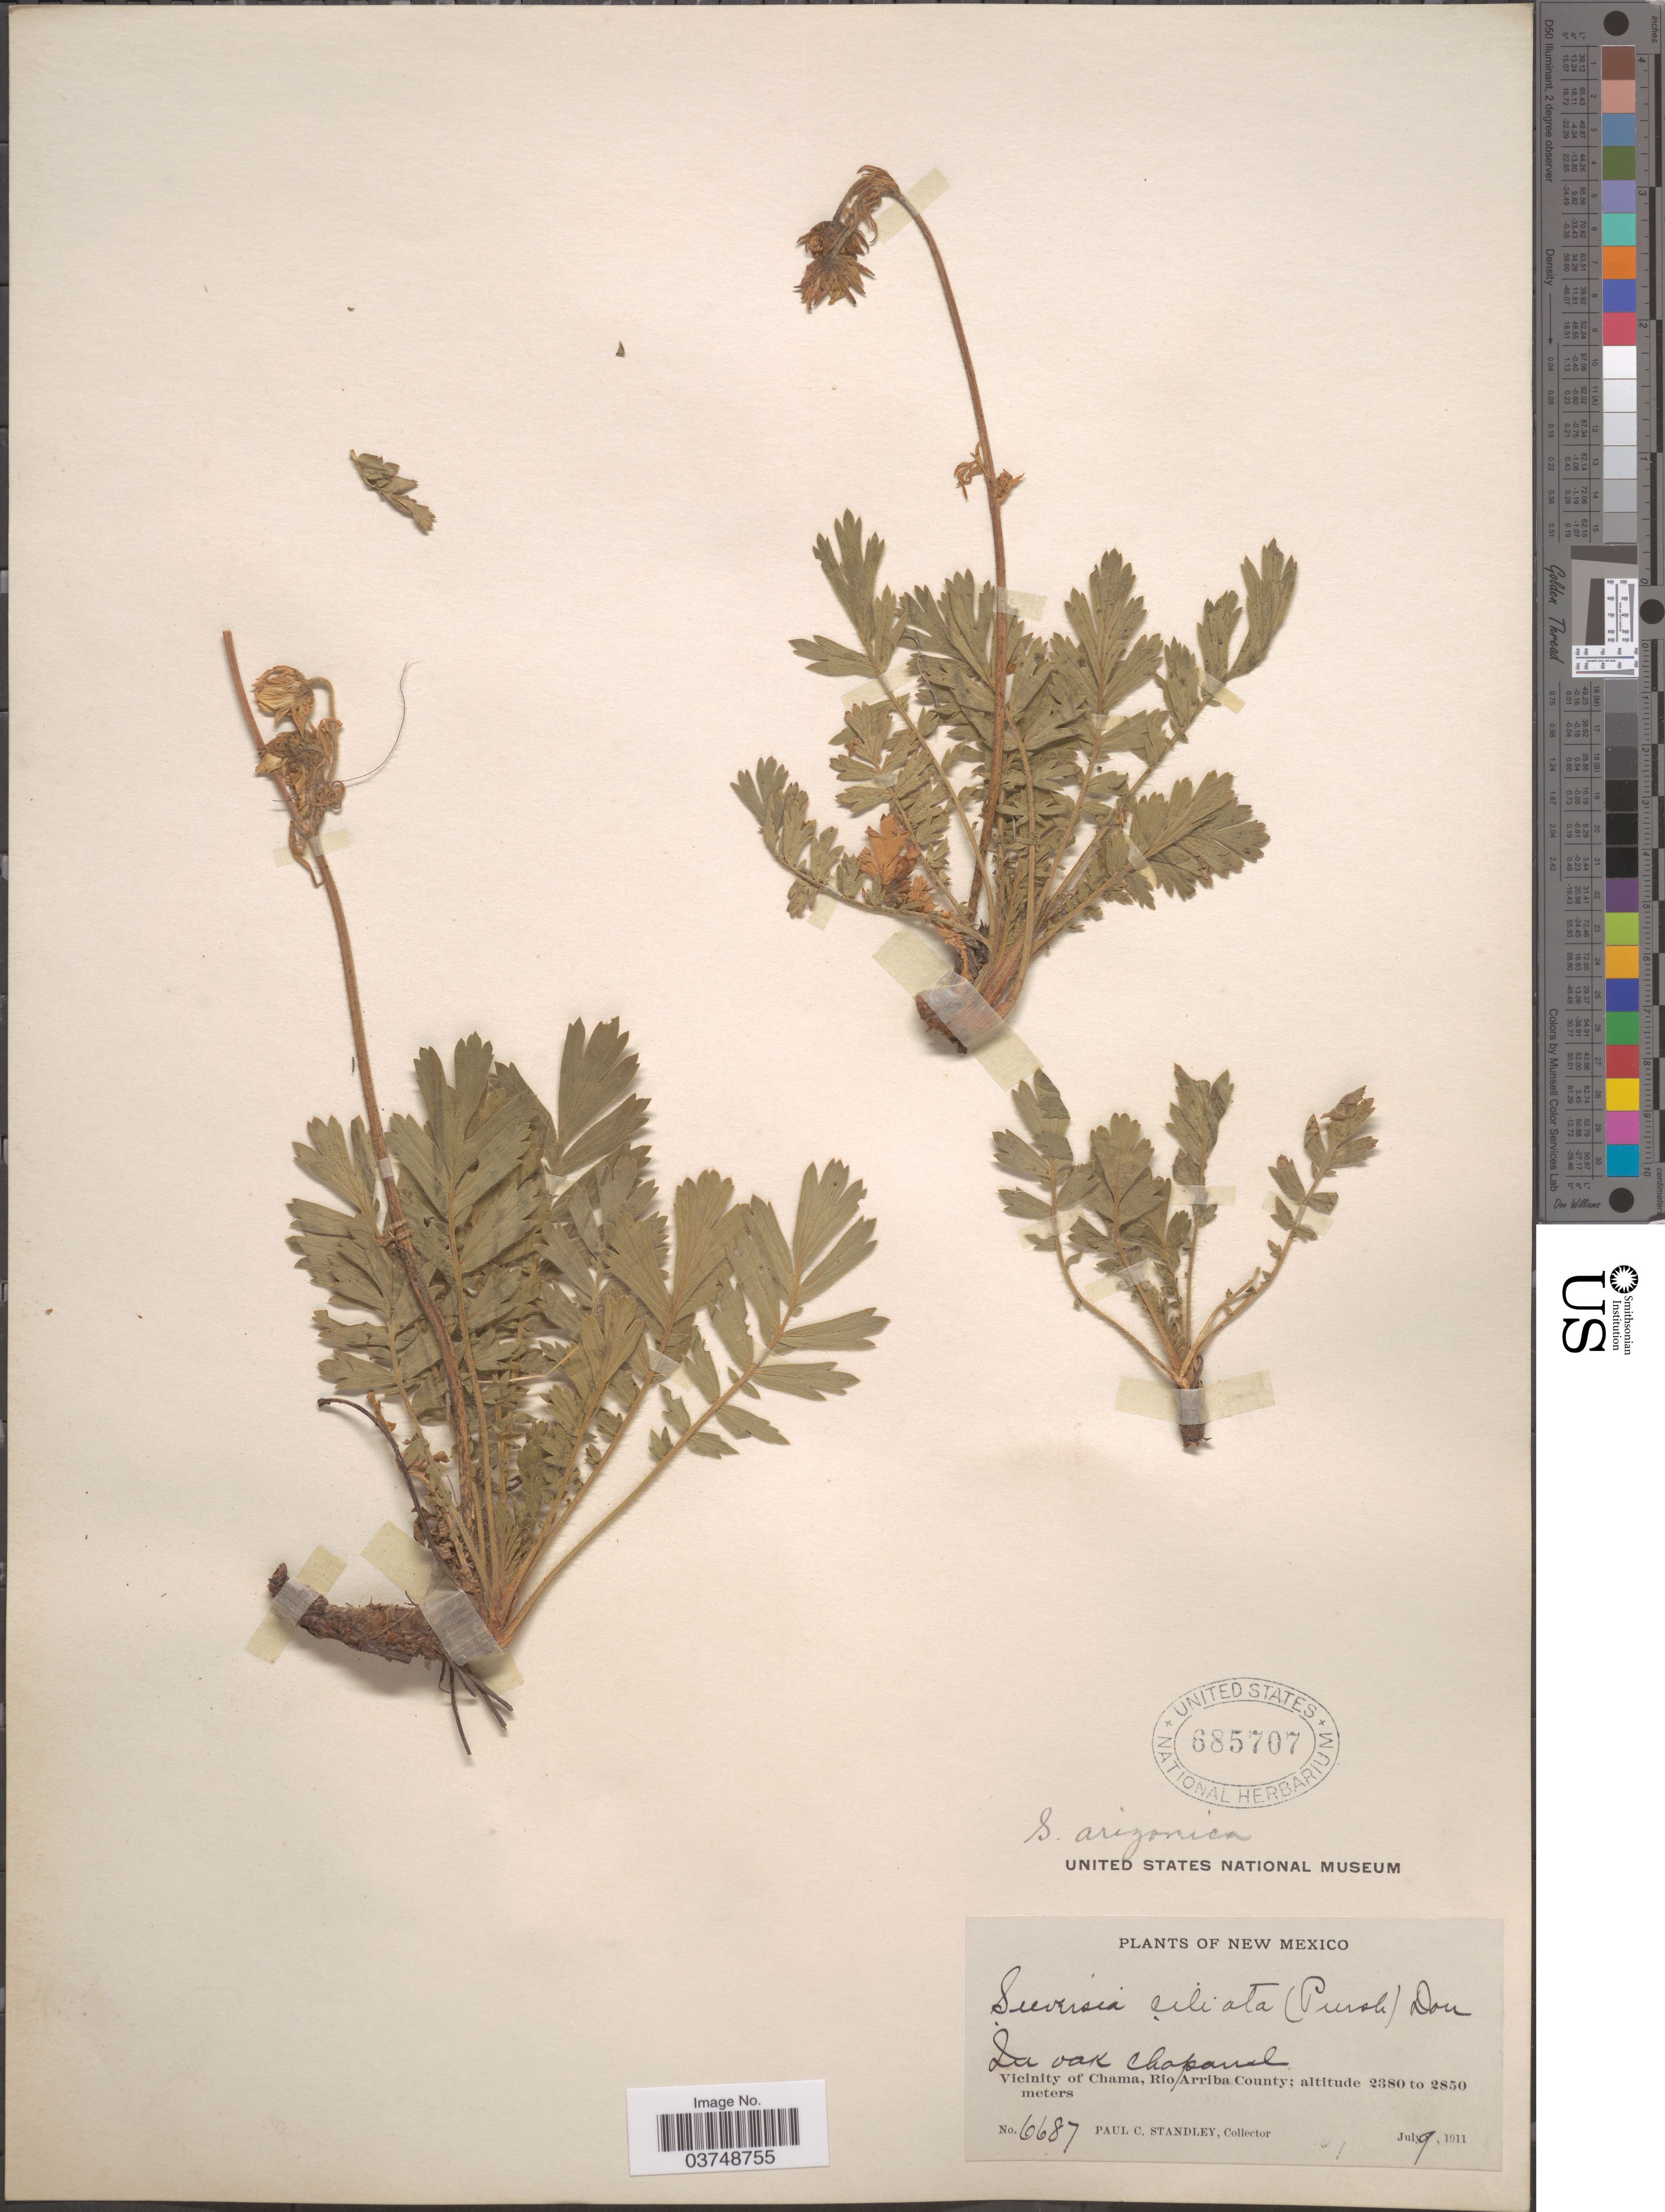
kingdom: Plantae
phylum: Tracheophyta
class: Magnoliopsida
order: Rosales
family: Rosaceae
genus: Geum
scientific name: Geum triflorum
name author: Pursh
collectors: P. C. Standley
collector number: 6687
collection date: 1911-07-09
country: United States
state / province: New Mexico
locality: In oak Chaparral. Vicinity of Chama, Rio Arriba County.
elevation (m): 2380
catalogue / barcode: US 685707